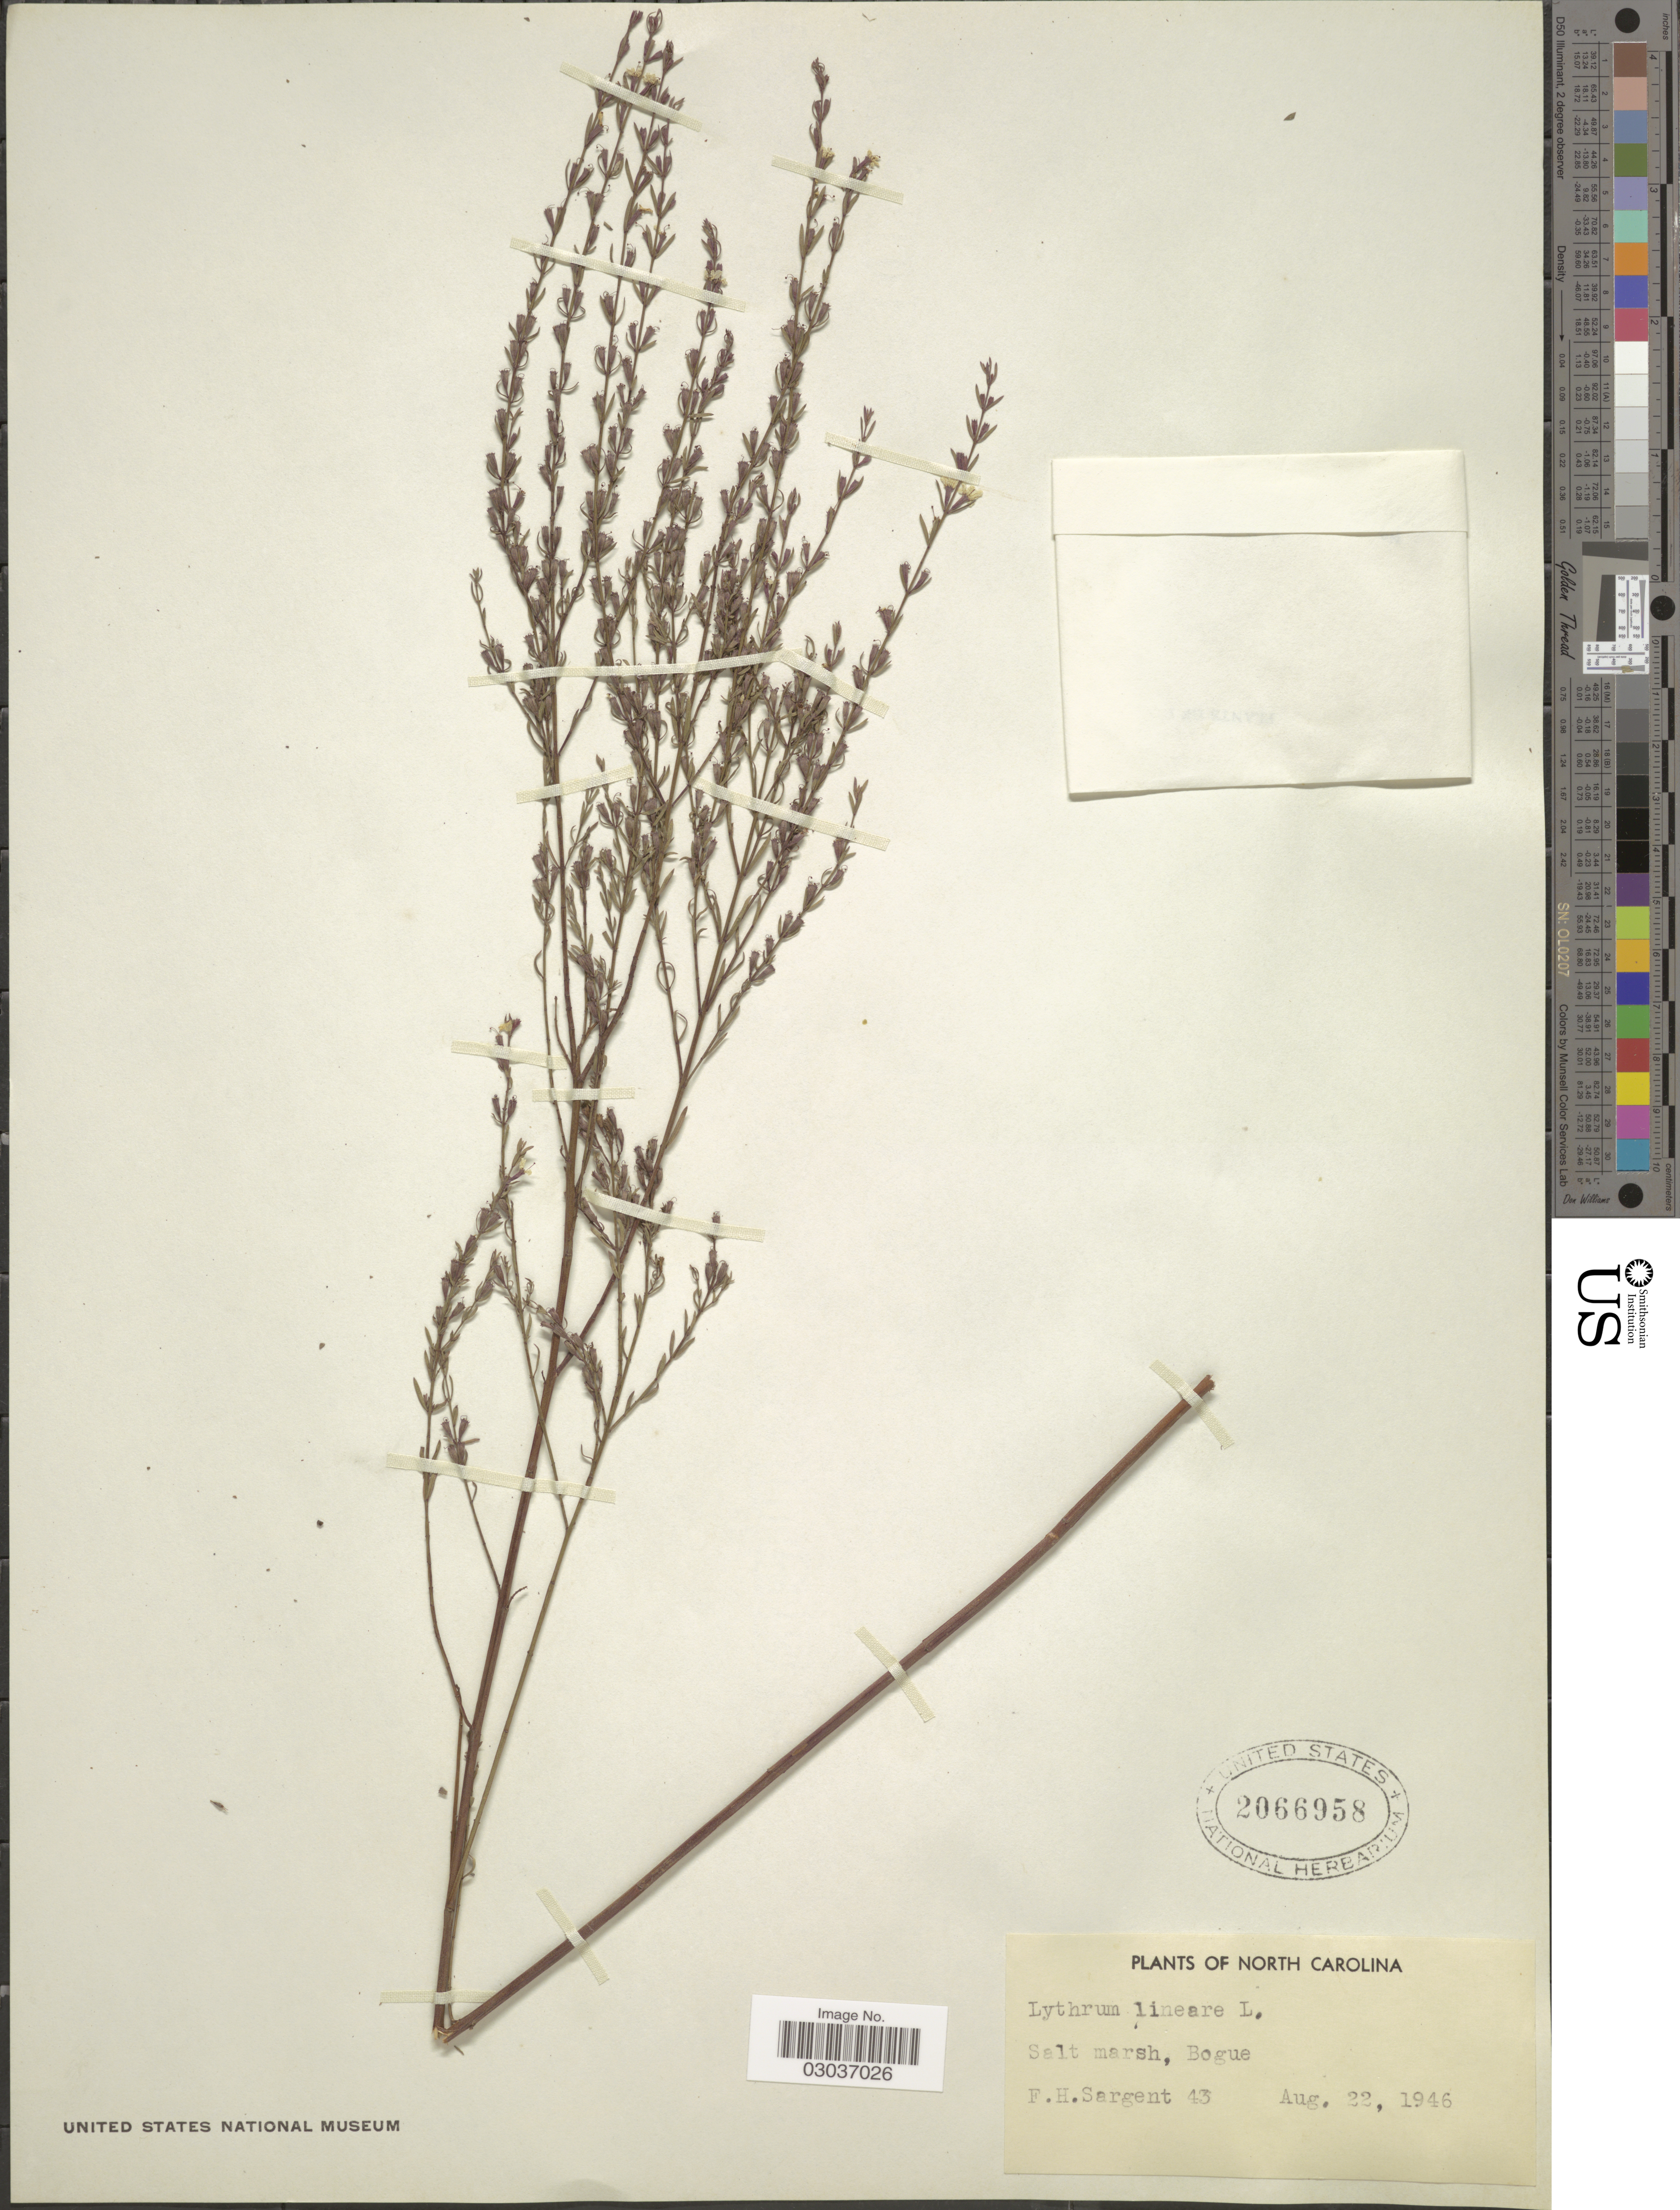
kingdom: Plantae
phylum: Tracheophyta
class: Magnoliopsida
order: Myrtales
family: Lythraceae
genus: Lythrum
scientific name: Lythrum lineare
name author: L.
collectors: F. H. Sargent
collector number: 43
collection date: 1946-08-22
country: United States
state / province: North Carolina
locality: Salt marsh, Bogue.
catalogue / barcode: US 2066958